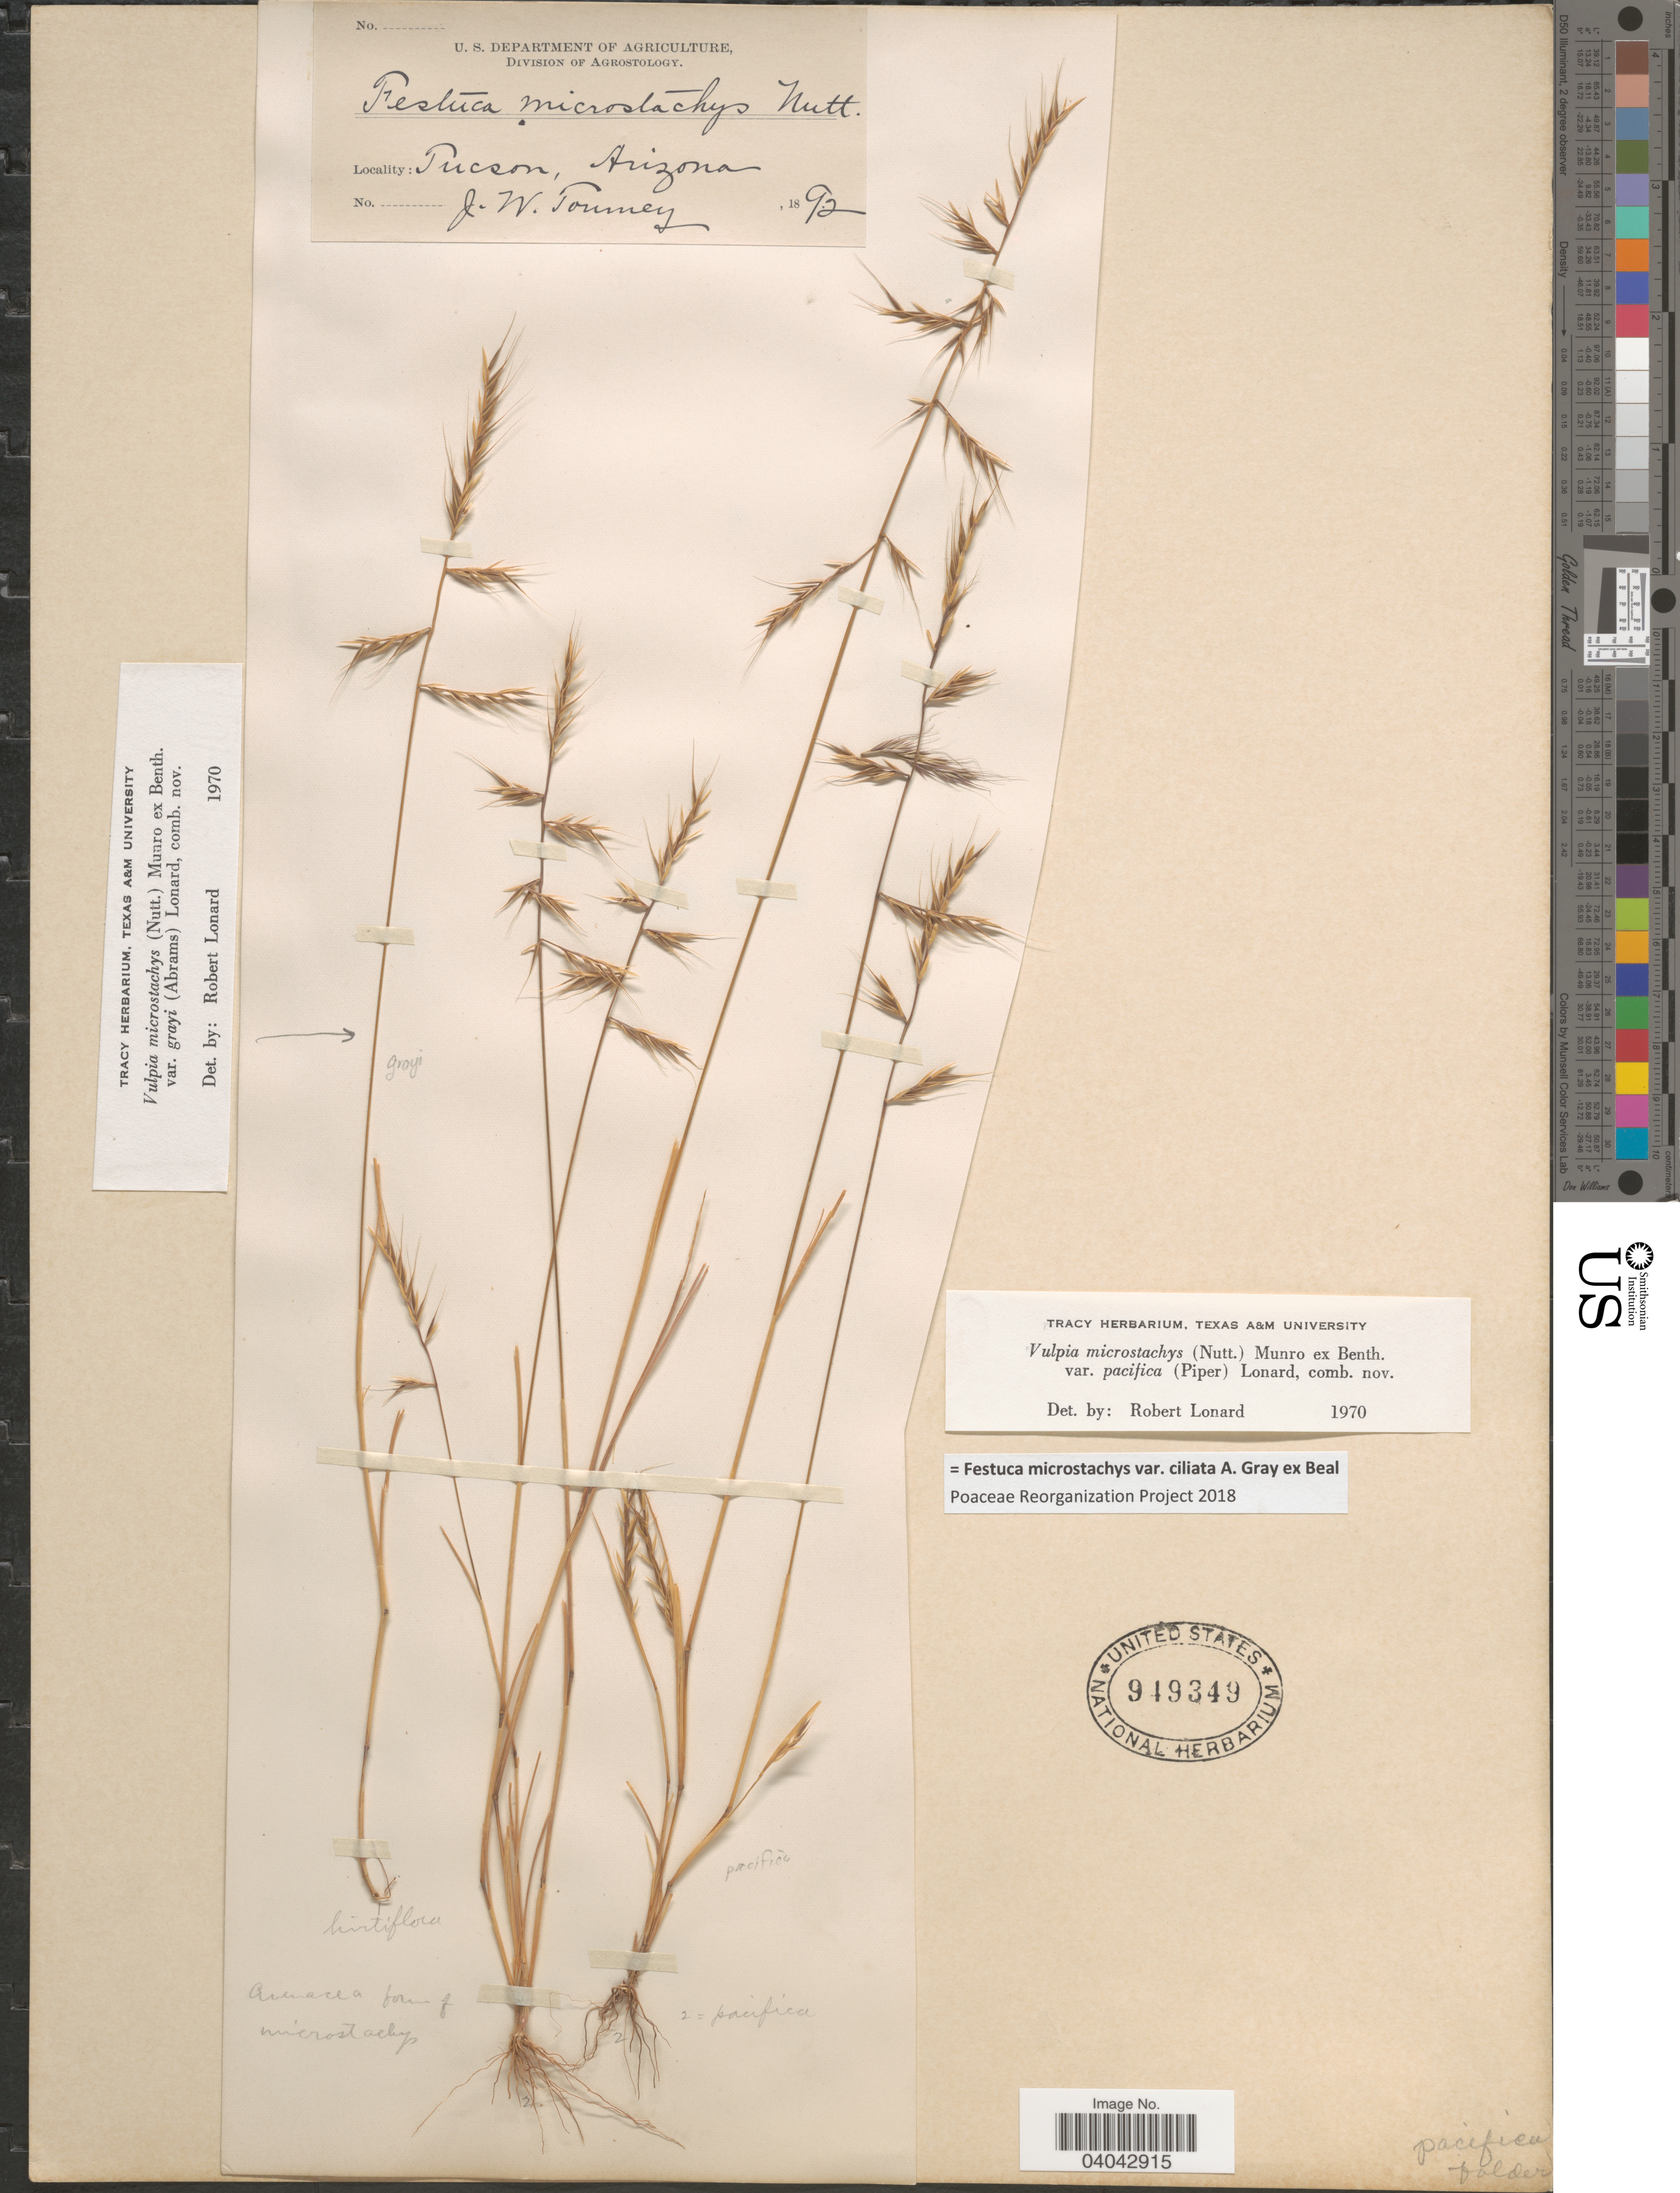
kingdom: Plantae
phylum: Tracheophyta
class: Liliopsida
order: Poales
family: Poaceae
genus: Festuca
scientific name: Festuca microstachys var. ciliata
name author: A. Gray ex W.J. Beal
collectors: J. W. Toumey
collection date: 1892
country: United States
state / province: Arizona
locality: Tucson.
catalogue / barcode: US 949349